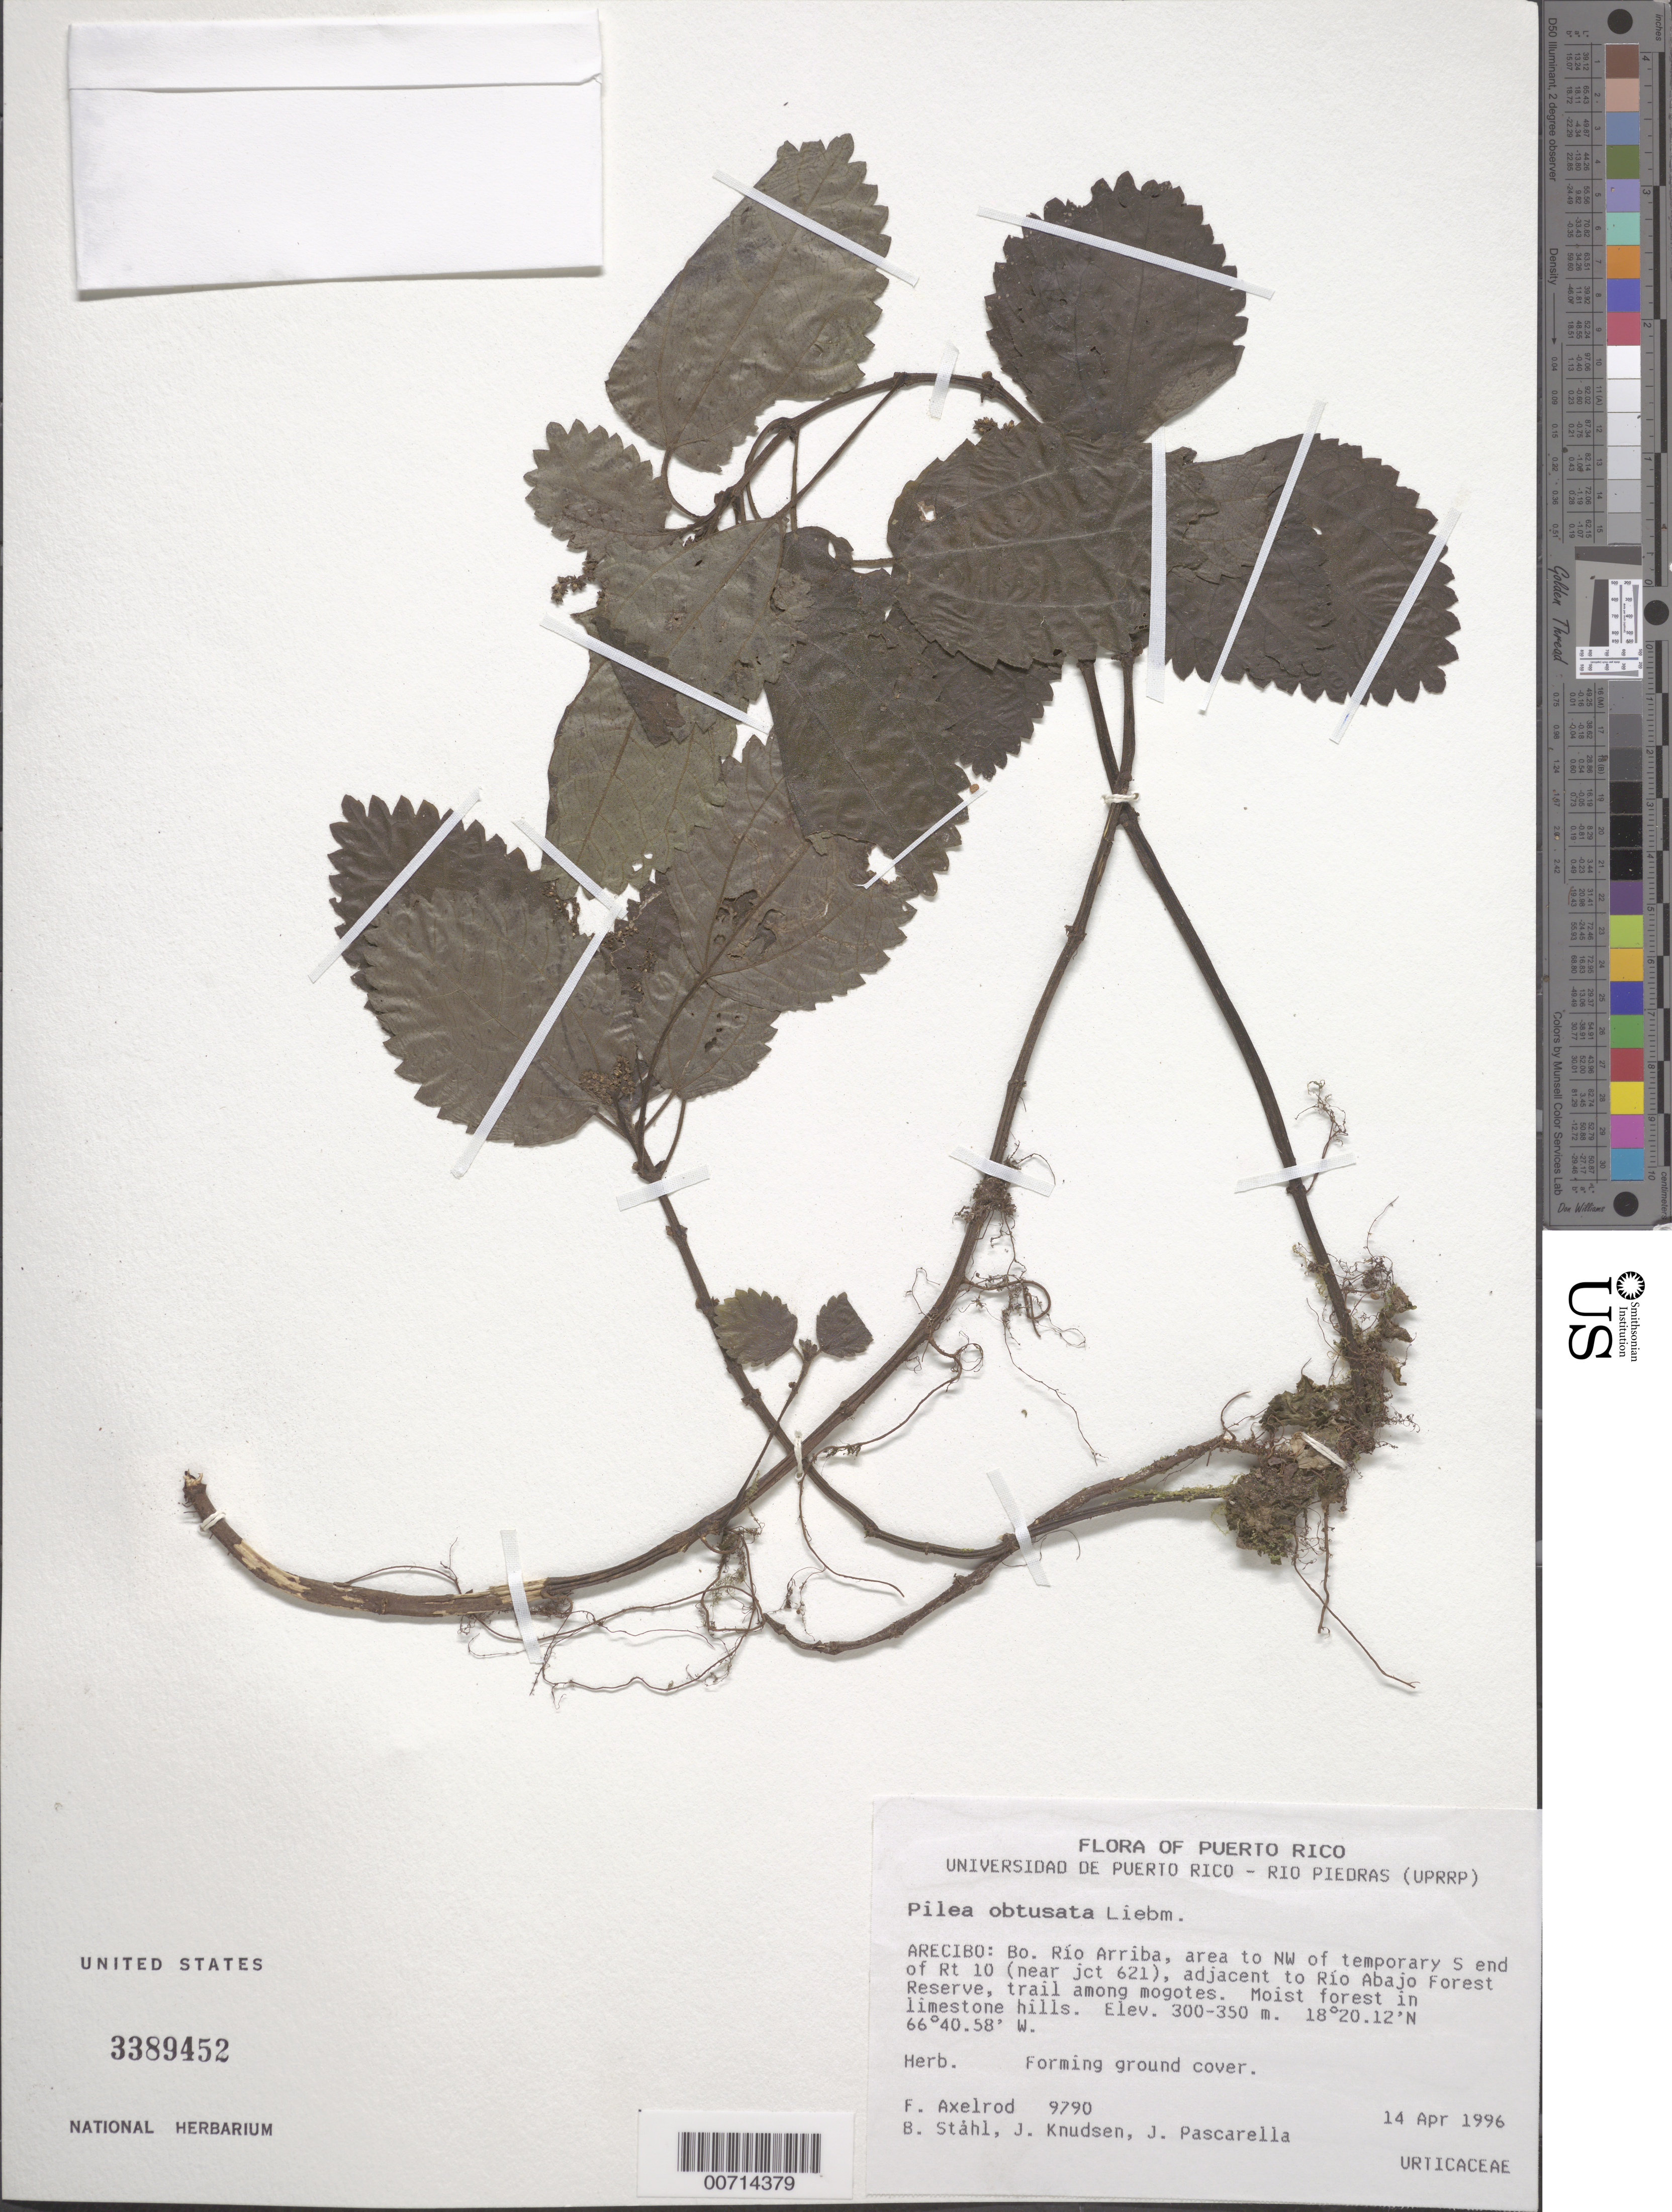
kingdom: Plantae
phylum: Tracheophyta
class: Magnoliopsida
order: Rosales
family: Urticaceae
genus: Pilea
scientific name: Pilea inaequalis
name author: (Juss. ex Poir.) Wedd.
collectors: F. S. Axelrod & et al.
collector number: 9790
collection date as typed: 14 Apr 1996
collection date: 1996-04-14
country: Puerto Rico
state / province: Arecibo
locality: Bo. Rio Arriba, area to NW of temporary S end of rte 10 (near jct 621), adjacent to Rio Abajo Forest Reserve, trail among mogotes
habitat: Moist forest in limestone hills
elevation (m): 300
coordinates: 18.33666667, -66.68277778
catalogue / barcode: US 3389452